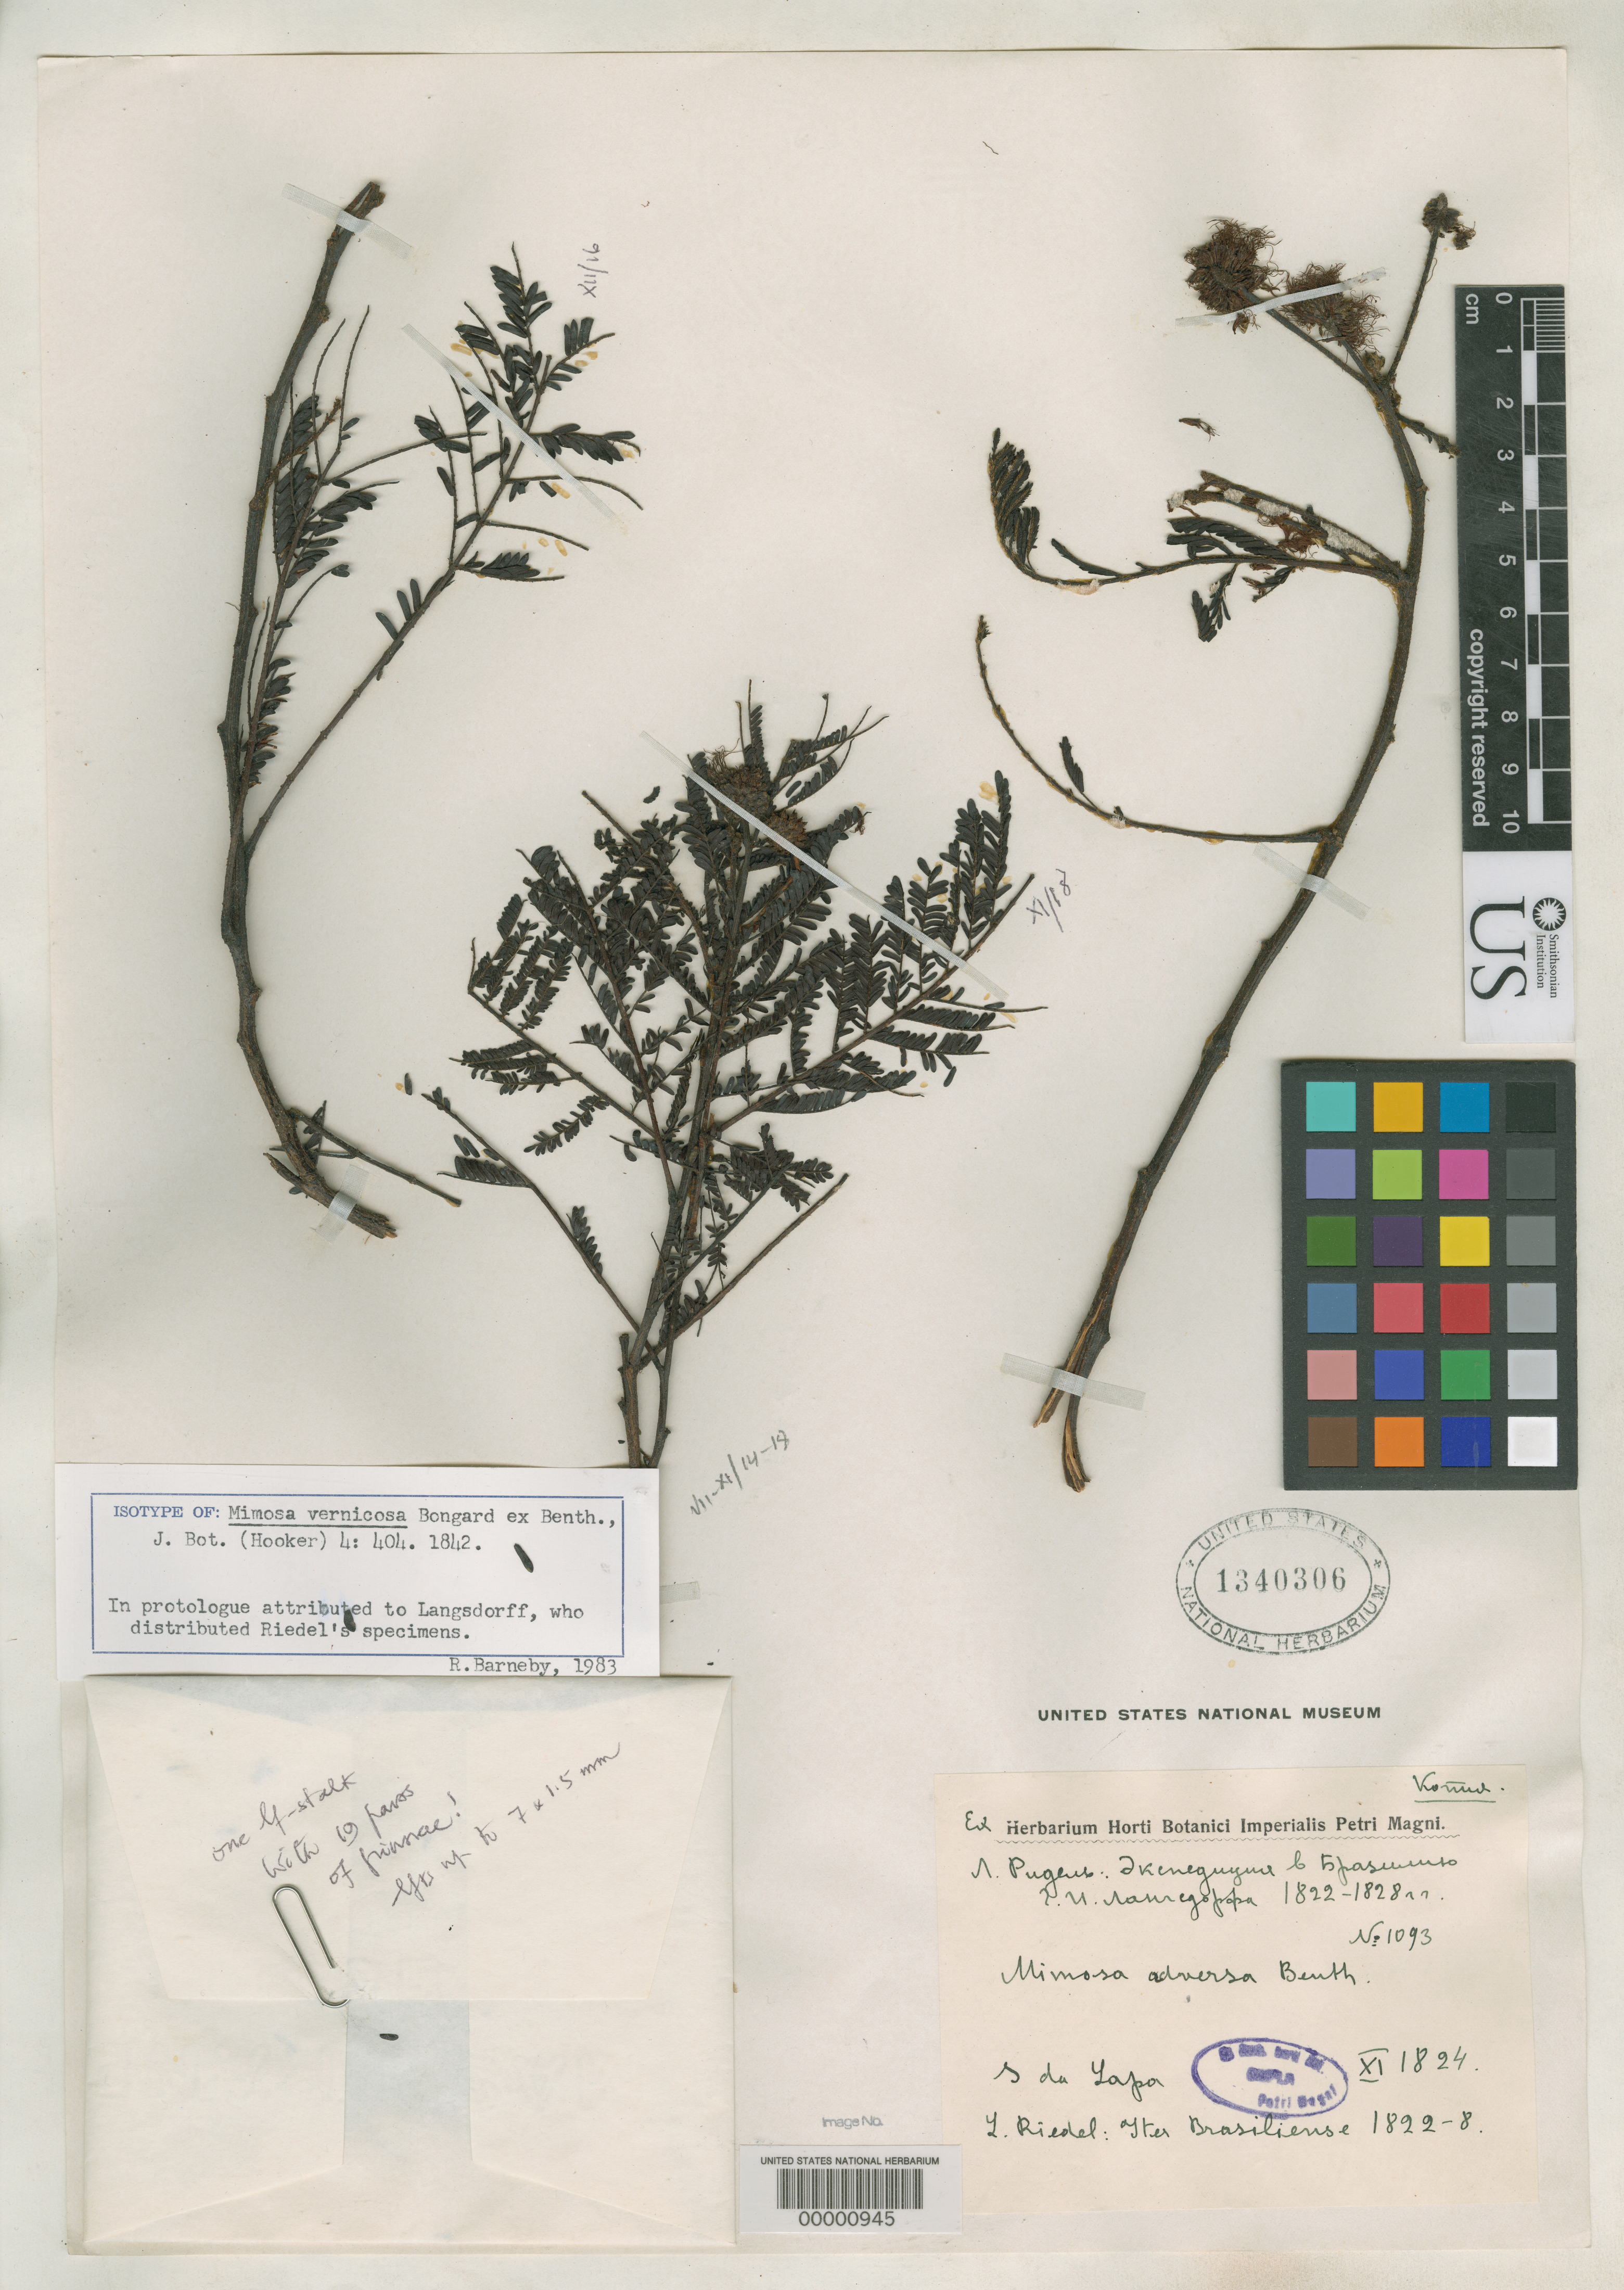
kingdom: Plantae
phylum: Tracheophyta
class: Magnoliopsida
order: Fabales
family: Fabaceae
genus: Mimosa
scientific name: Mimosa vernicosa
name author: Bong. ex Benth.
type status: Isotype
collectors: L. Riedel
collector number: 1093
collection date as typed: Nov 1824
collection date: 1824-11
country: Brazil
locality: Serra da Lapa.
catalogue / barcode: US 1340306